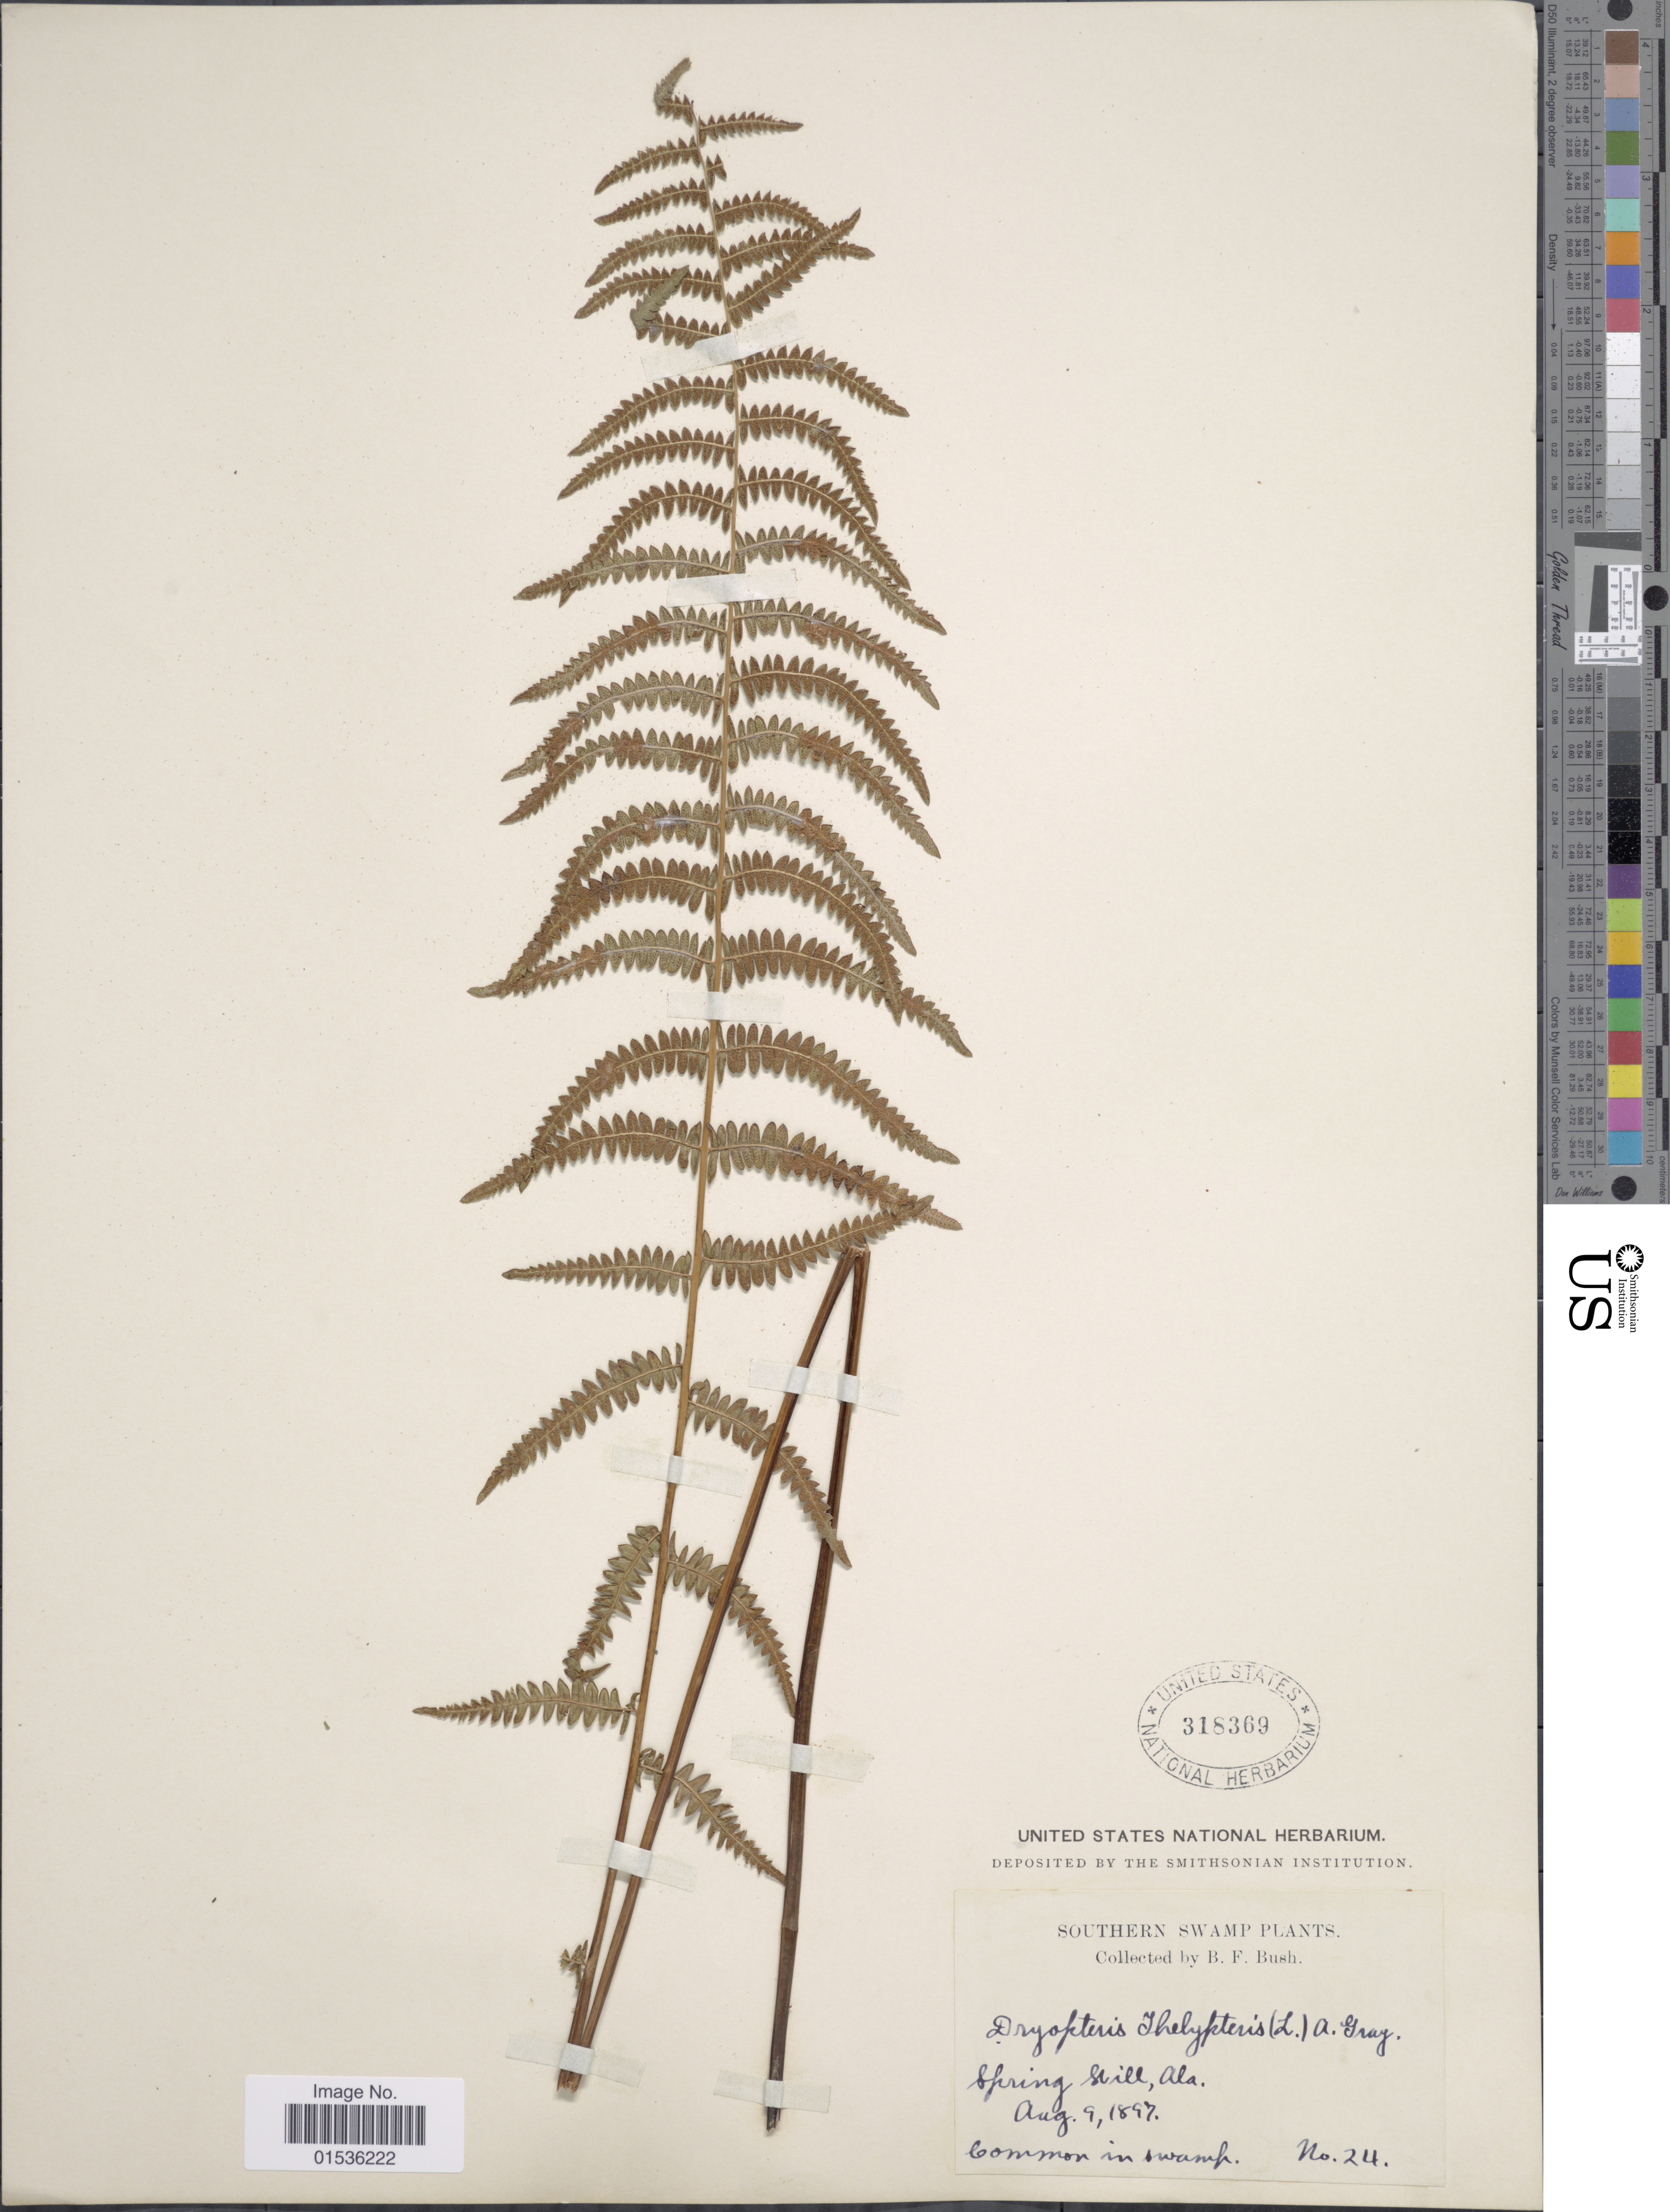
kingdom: Plantae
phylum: Tracheophyta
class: Polypodiopsida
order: Polypodiales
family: Thelypteridaceae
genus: Phegopteris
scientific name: Phegopteris connectilis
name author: (Michx.) Watt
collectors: B. F. Bush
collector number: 24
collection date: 1897-08-09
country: United States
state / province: Alabama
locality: Spring Hill, Ala. Southern Swamp.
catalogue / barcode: US 318369